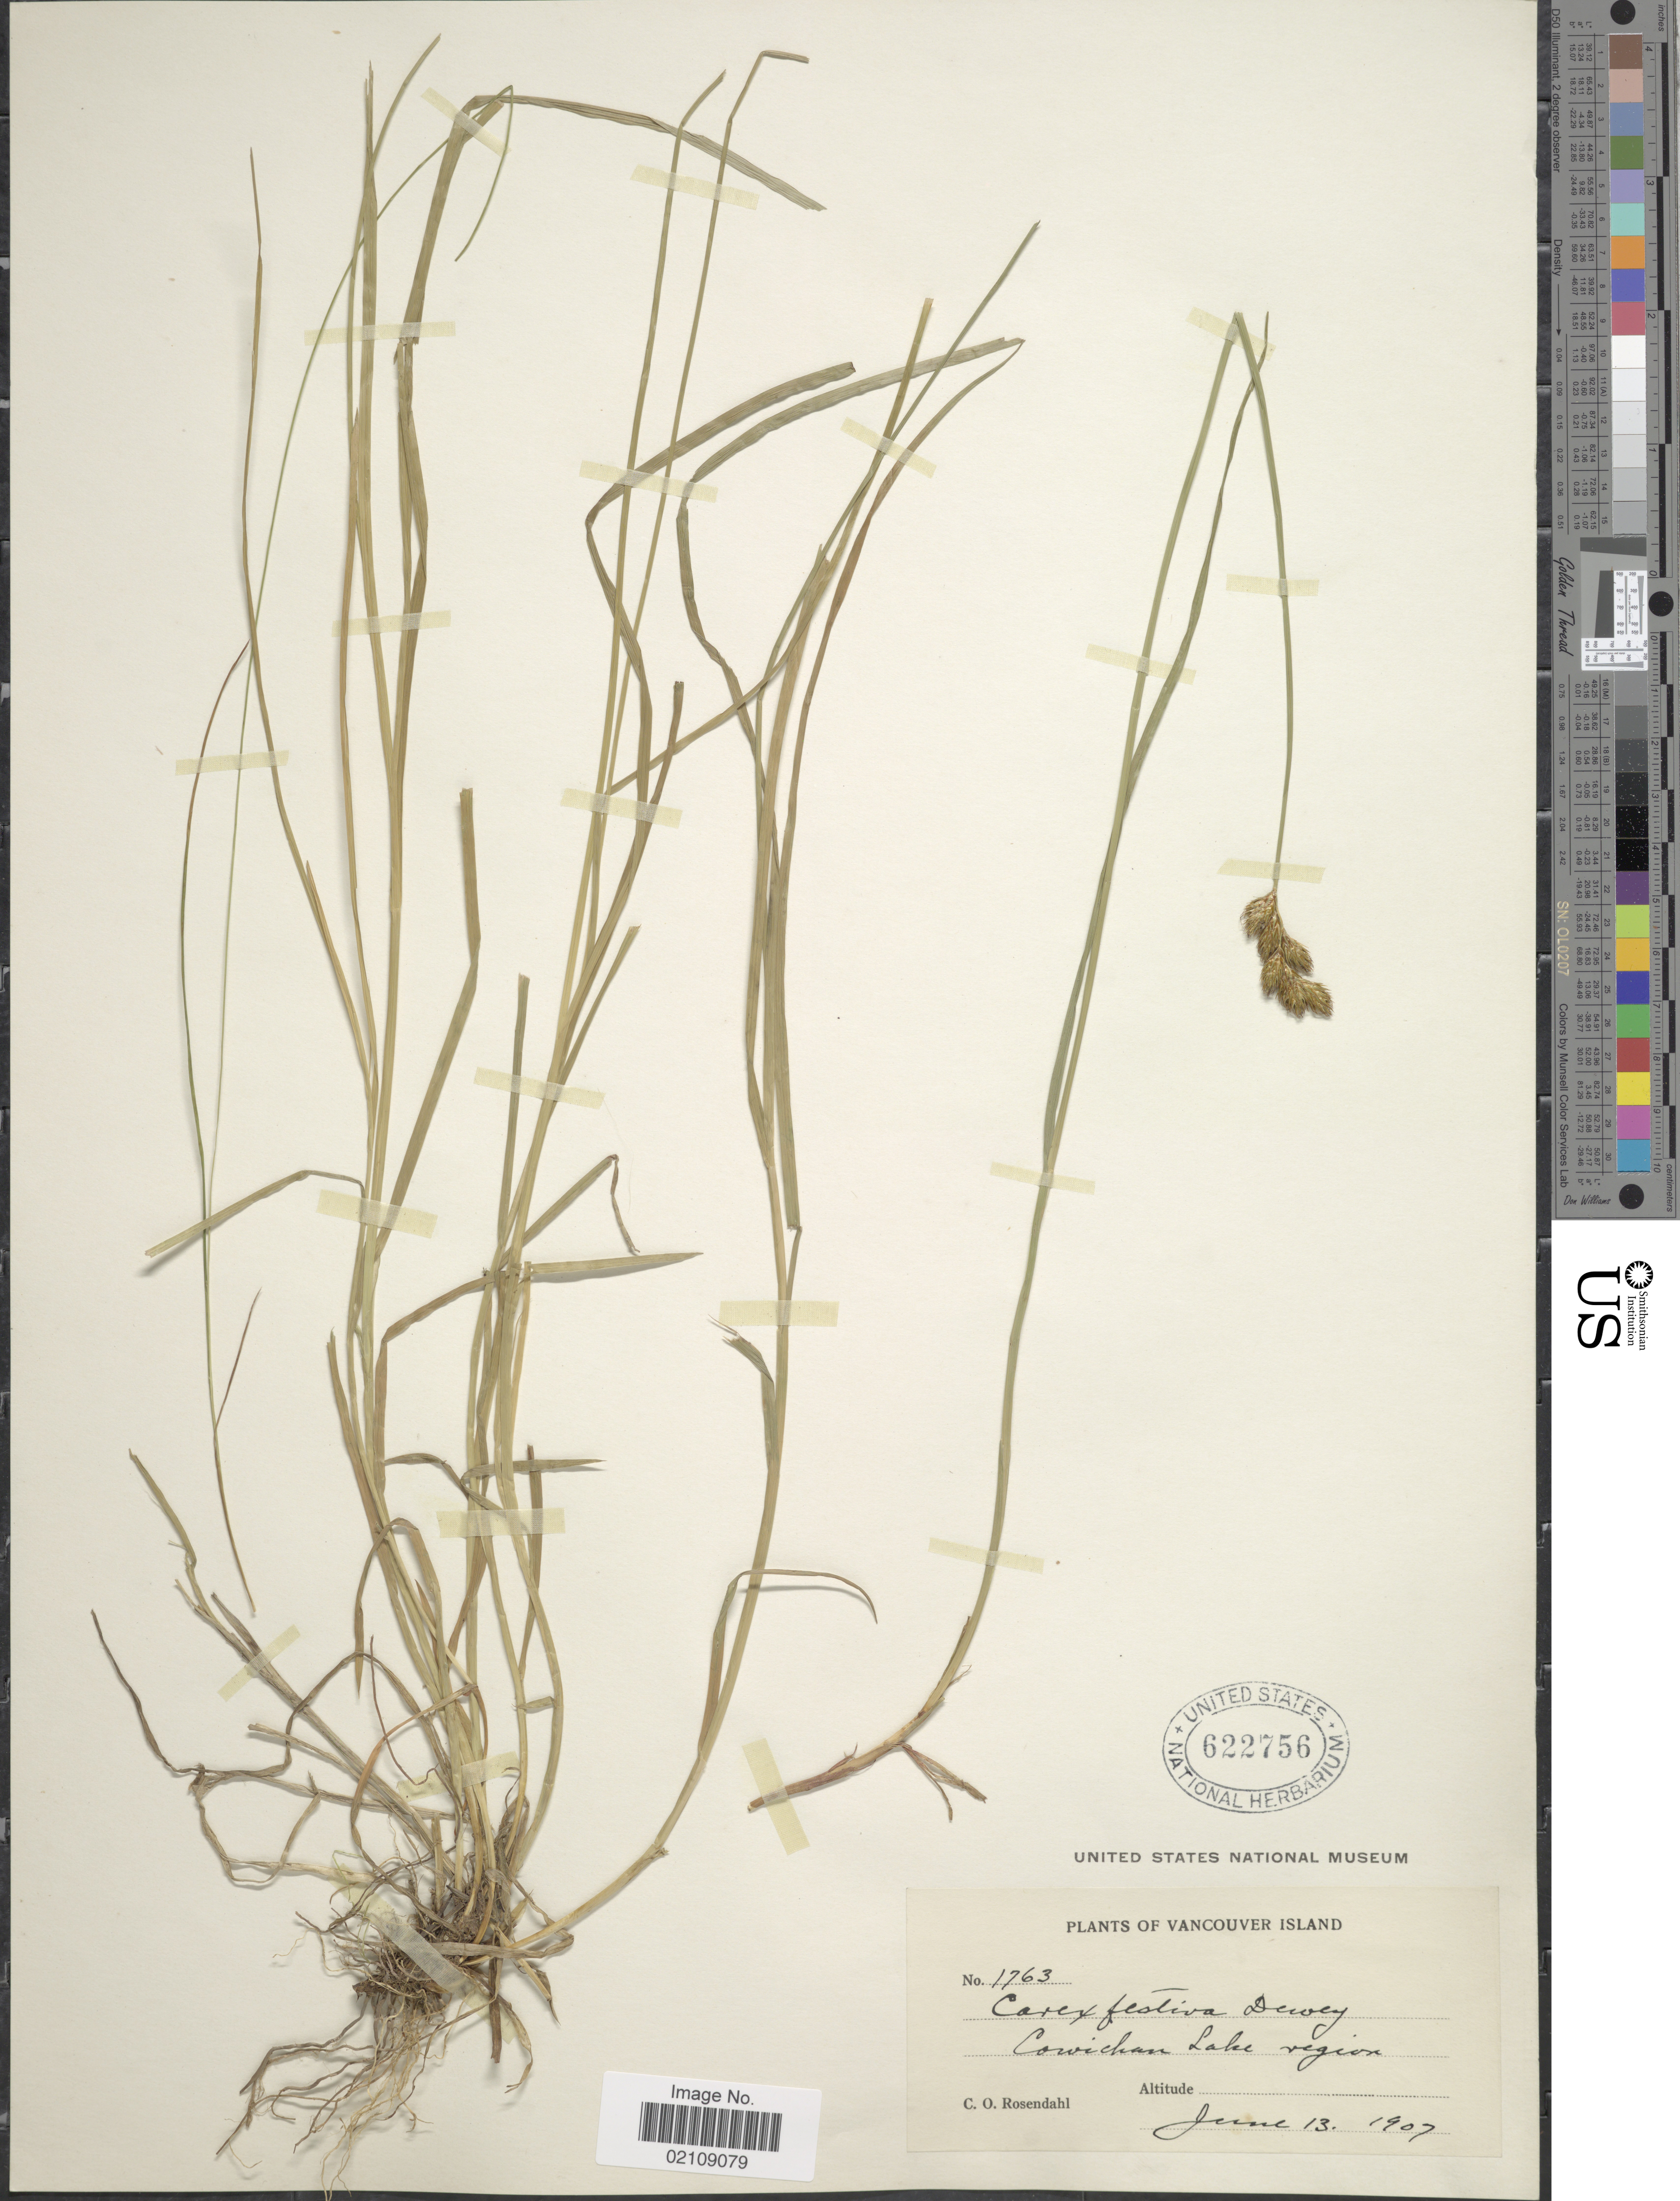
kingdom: Plantae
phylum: Tracheophyta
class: Liliopsida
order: Poales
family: Cyperaceae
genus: Carex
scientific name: Carex preslii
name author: Steud.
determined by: Mackenzie, K. K.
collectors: C. O. Rosendahl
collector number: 1763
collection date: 1907-06-13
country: Canada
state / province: British Columbia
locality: Vancouver Island. Cowichan Lake region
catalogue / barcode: US 622756